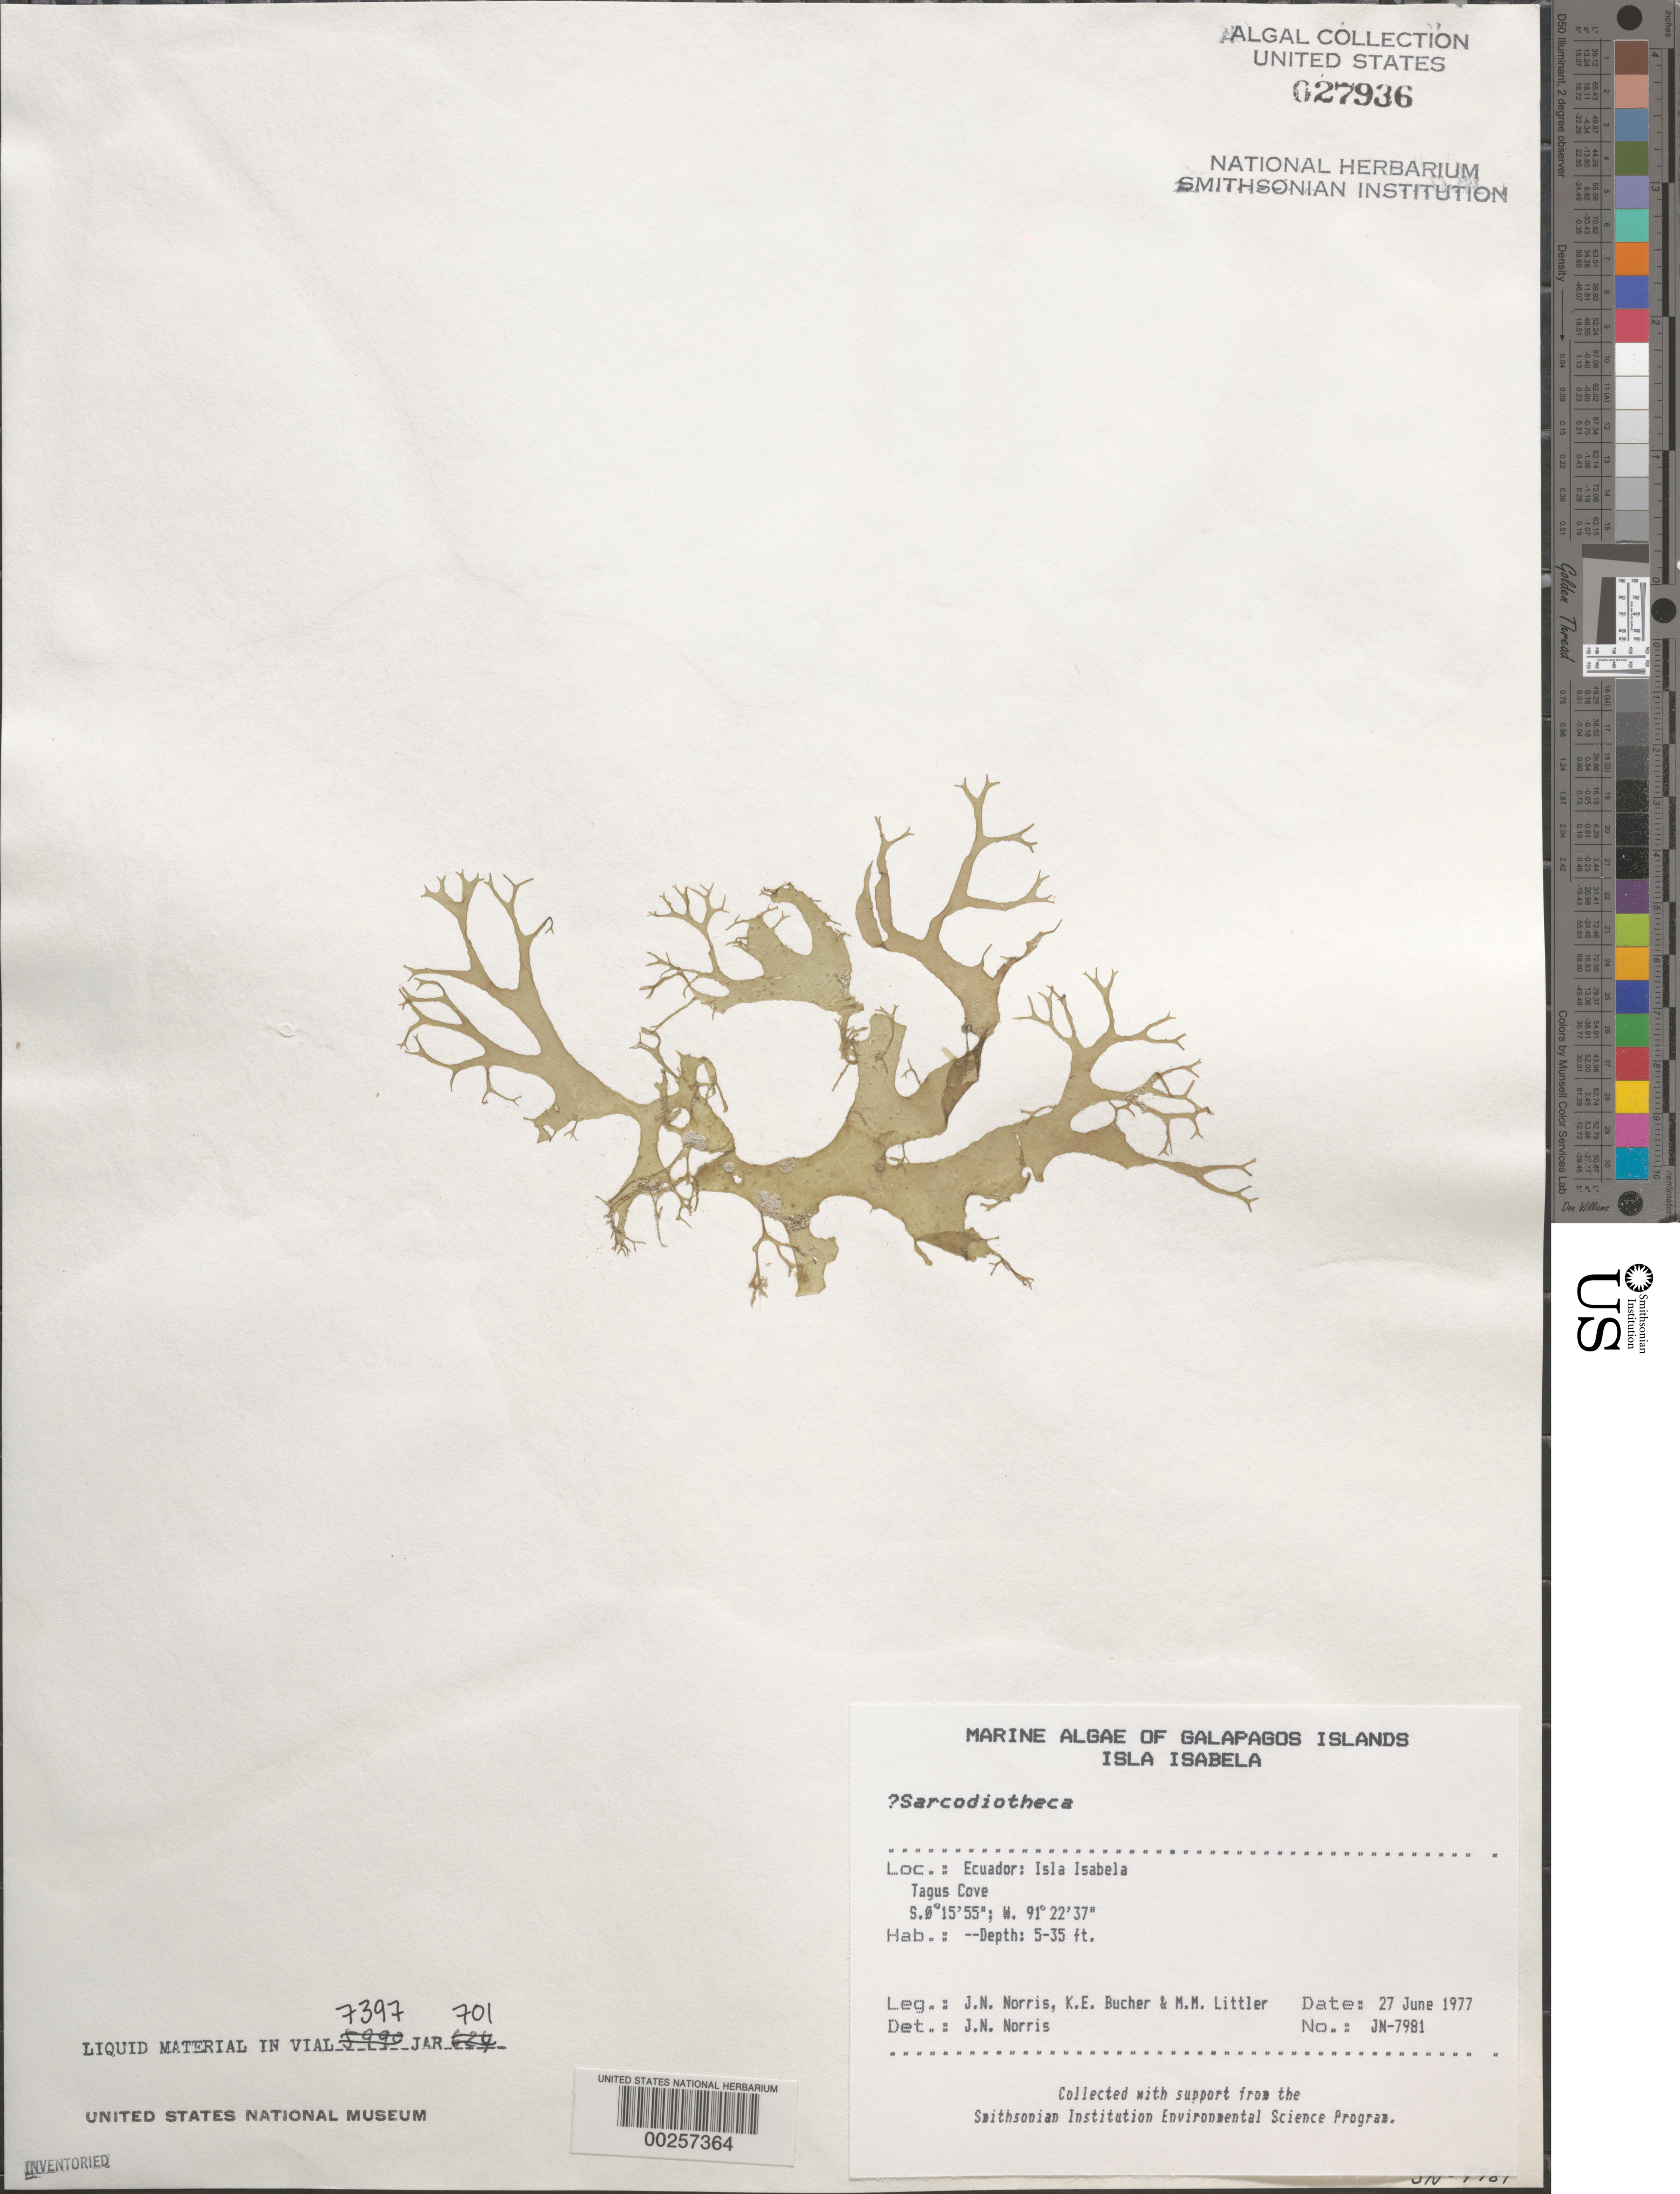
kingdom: Plantae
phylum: Rhodophyta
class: Florideophyceae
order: Gigartinales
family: Solieriaceae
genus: Sarcodiotheca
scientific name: Sarcodiotheca sp.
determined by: Norris, James N.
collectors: J. N. Norris, K. E. Bucher & M. M. Littler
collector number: JN-7981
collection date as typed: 27 Jun 1977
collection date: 1977-06-27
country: Ecuador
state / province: Colón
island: Isabela [Albemarle]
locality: Tagus Cove, West Point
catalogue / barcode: US 27936